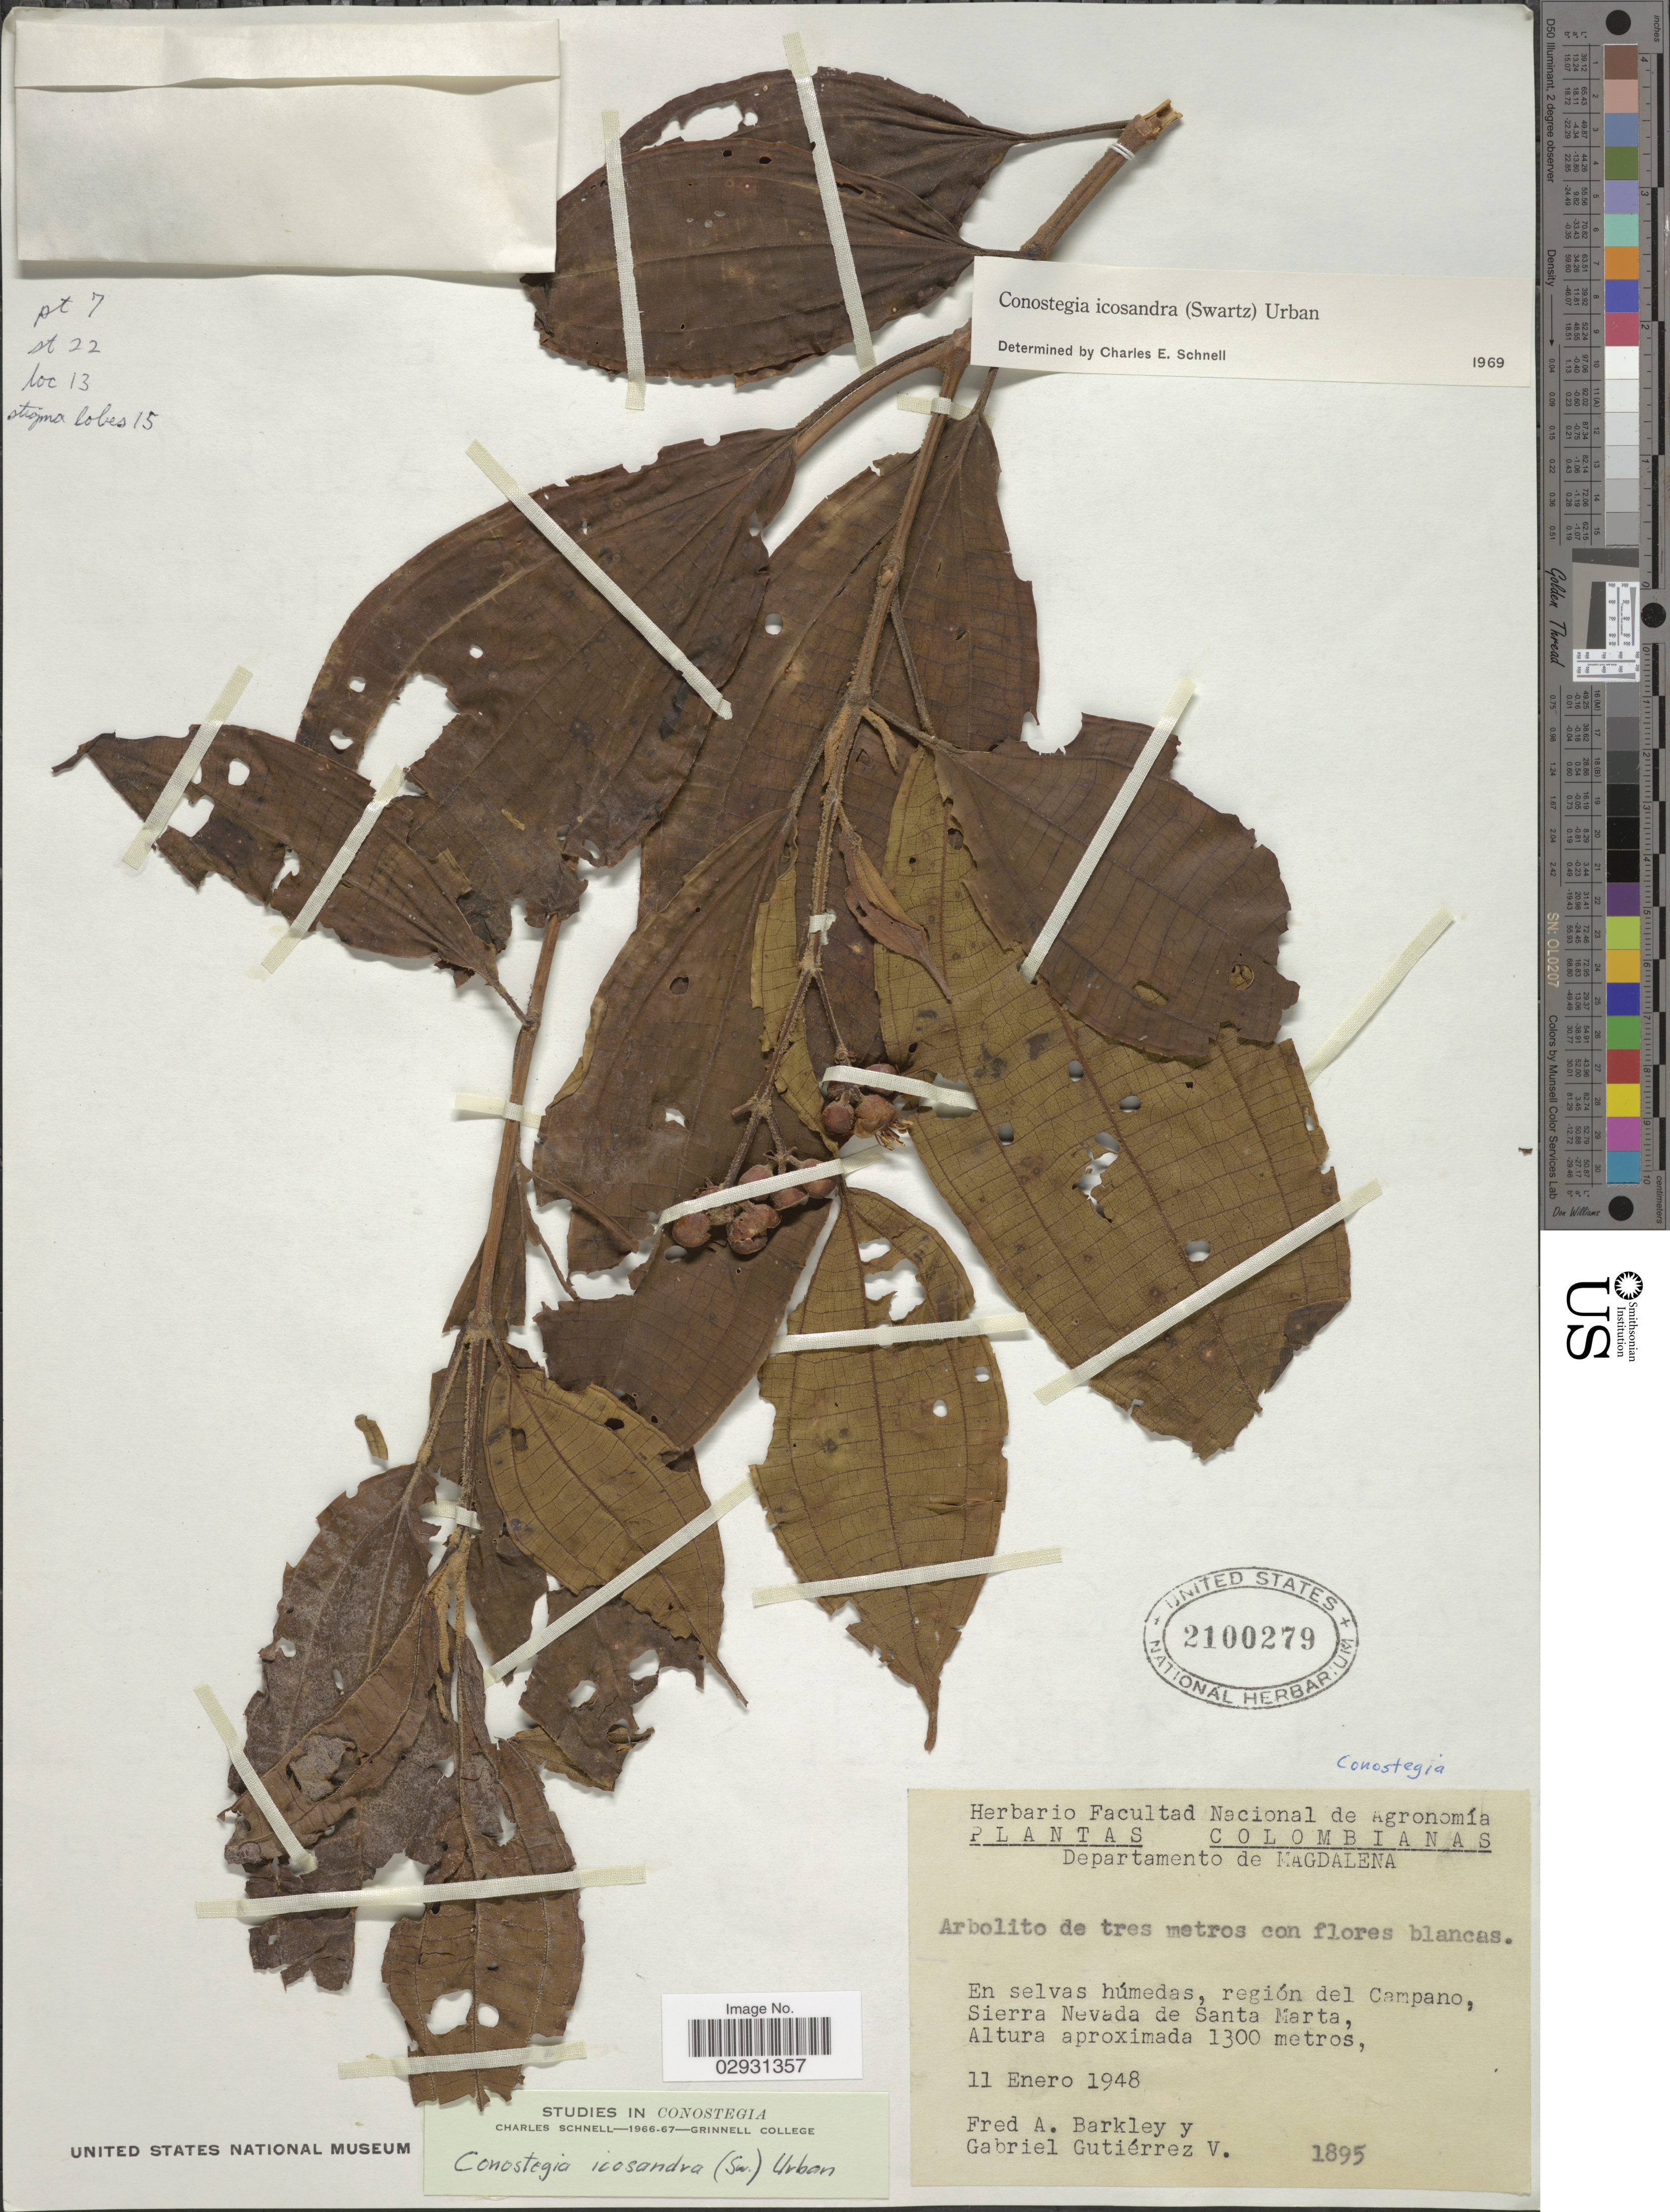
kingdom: Plantae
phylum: Tracheophyta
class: Magnoliopsida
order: Myrtales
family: Melastomataceae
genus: Conostegia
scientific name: Conostegia icosandra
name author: (Sw.) Urb.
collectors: F. A. Barkley & G. Guttierez V.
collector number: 1895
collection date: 1948-01-11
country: Colombia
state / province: Magdalena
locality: Departamento de Magdalena. En selvas húmedas, región del Campano, Sierra Nevada de Santa Marta.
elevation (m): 1300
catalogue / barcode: US 2100279